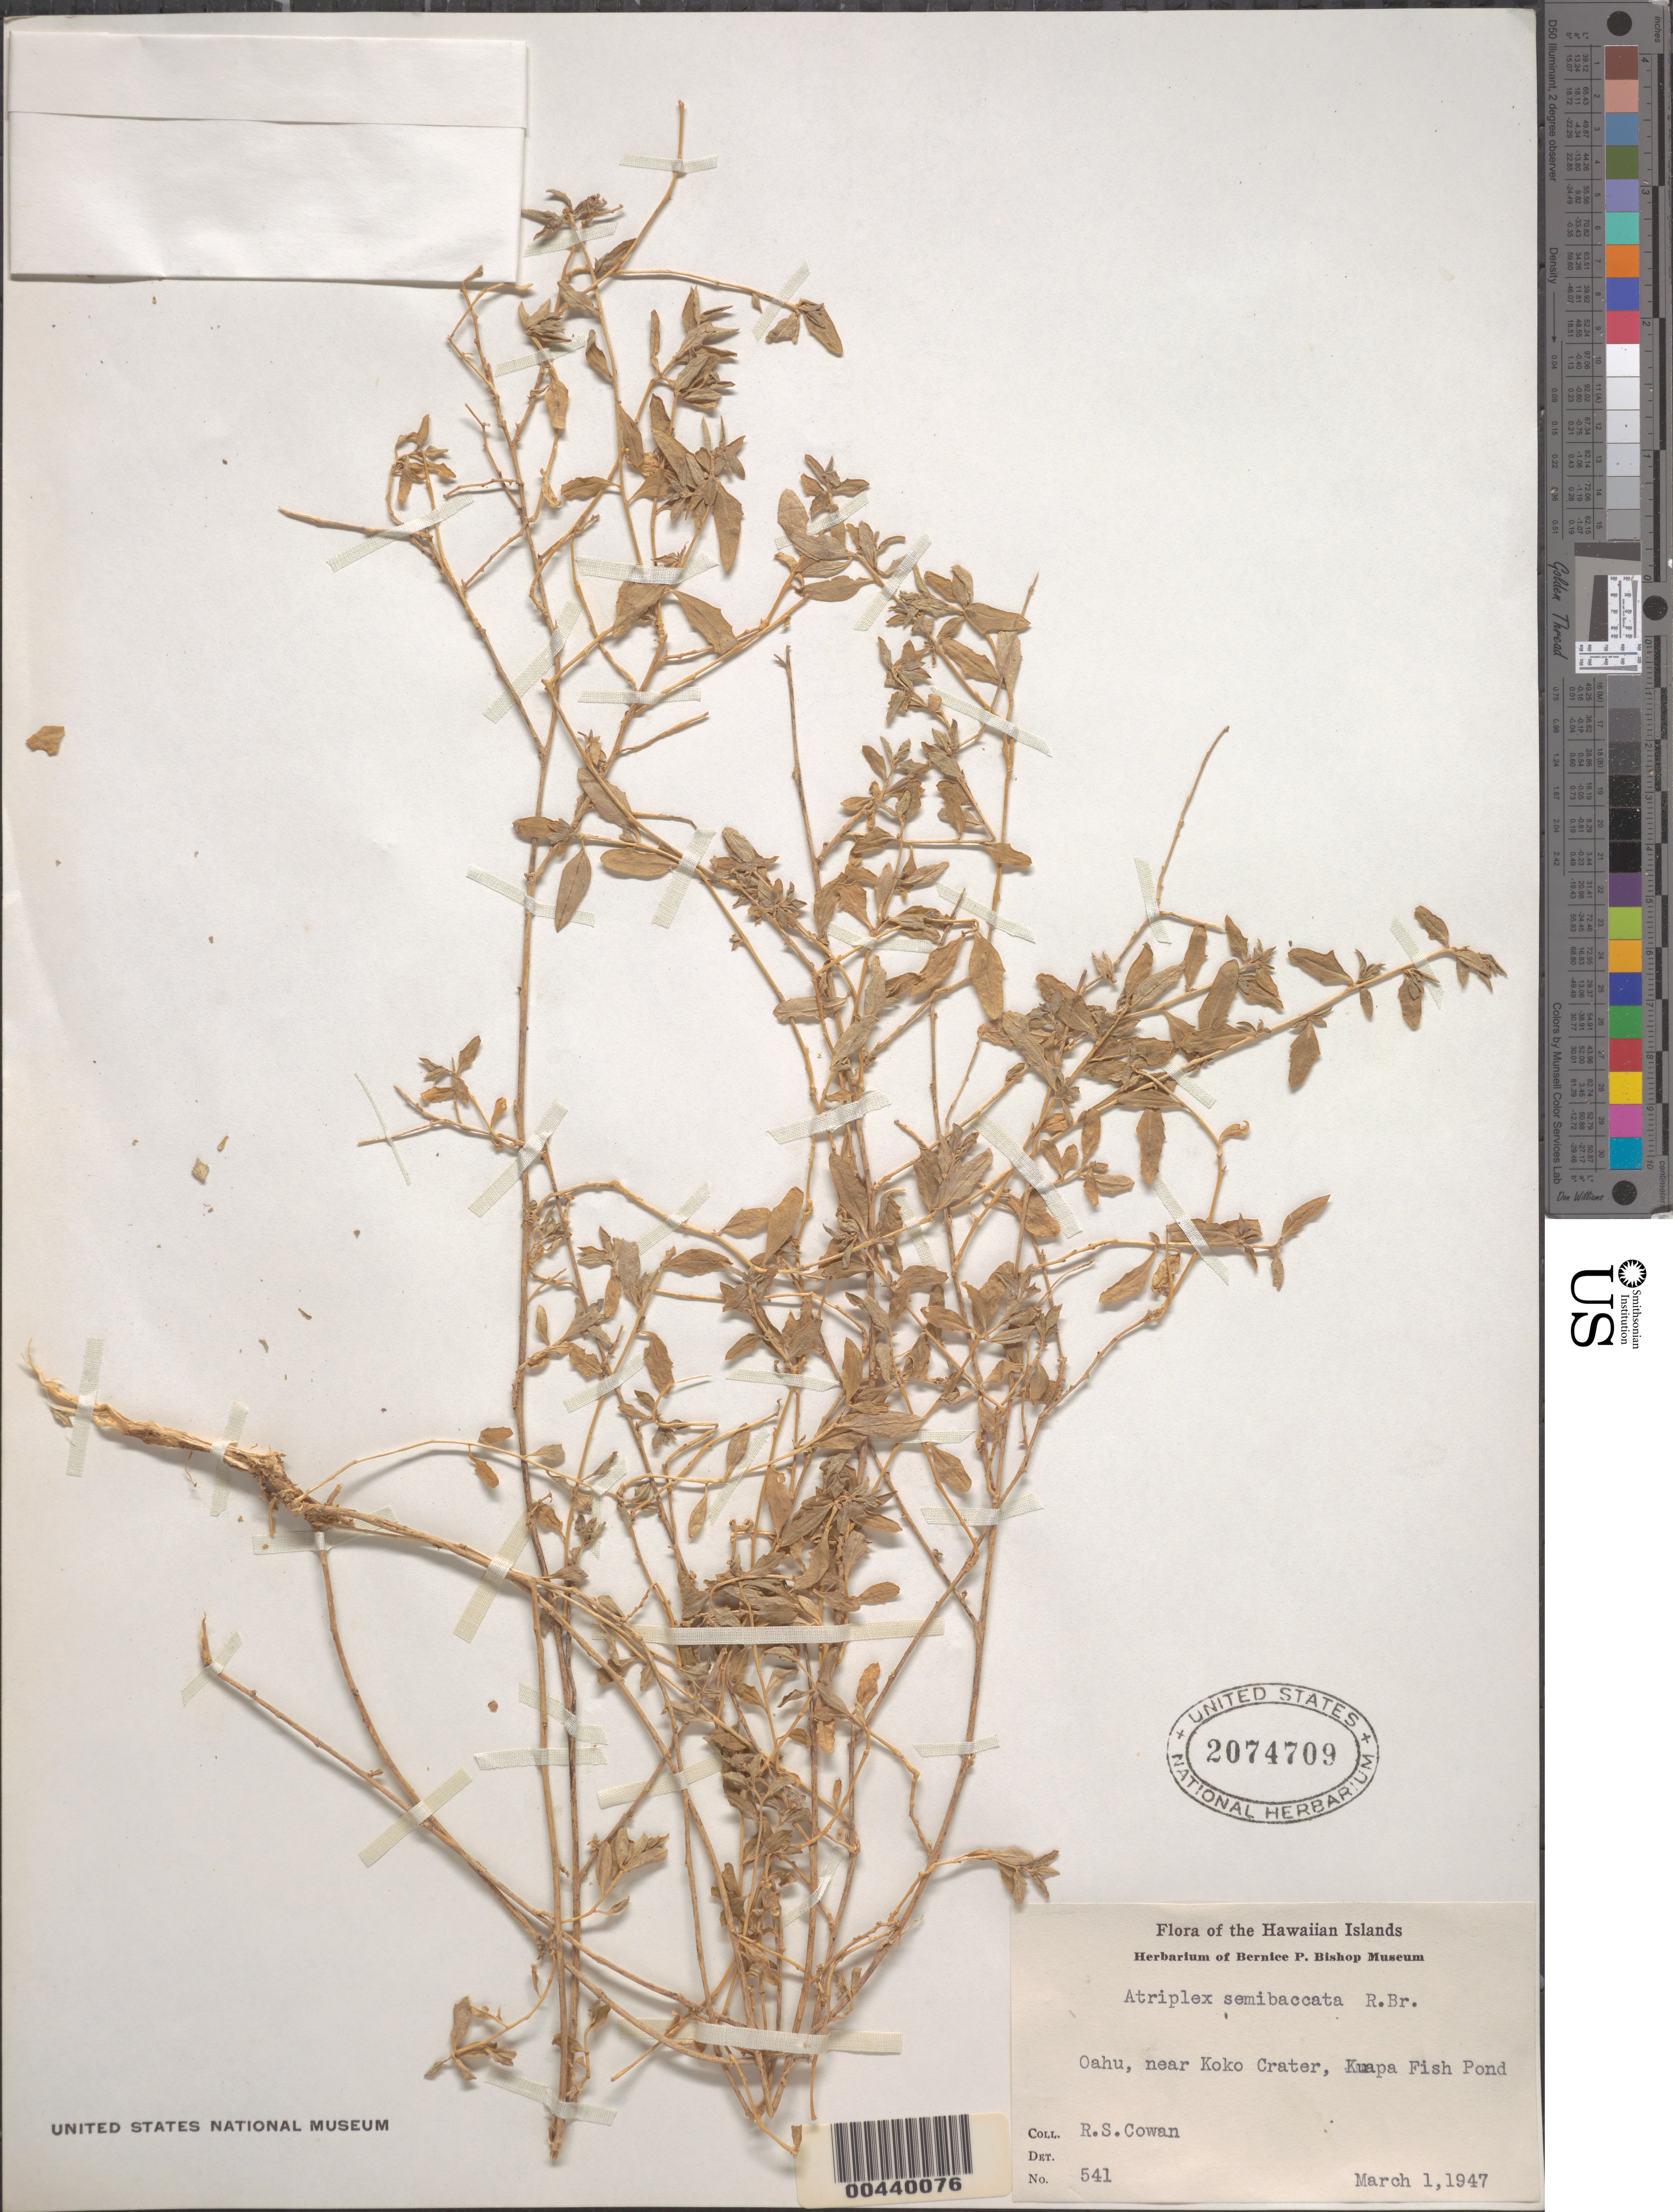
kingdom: Plantae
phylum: Tracheophyta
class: Magnoliopsida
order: Caryophyllales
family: Amaranthaceae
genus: Atriplex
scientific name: Atriplex semibaccata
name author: R. Br.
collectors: R. S. Cowan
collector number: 541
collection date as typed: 1 Mar 1947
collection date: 1947-03-01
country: United States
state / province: Hawaii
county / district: Honolulu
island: Oahu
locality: Near Koko Crater, Kuapa Fish Pond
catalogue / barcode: US 2074709